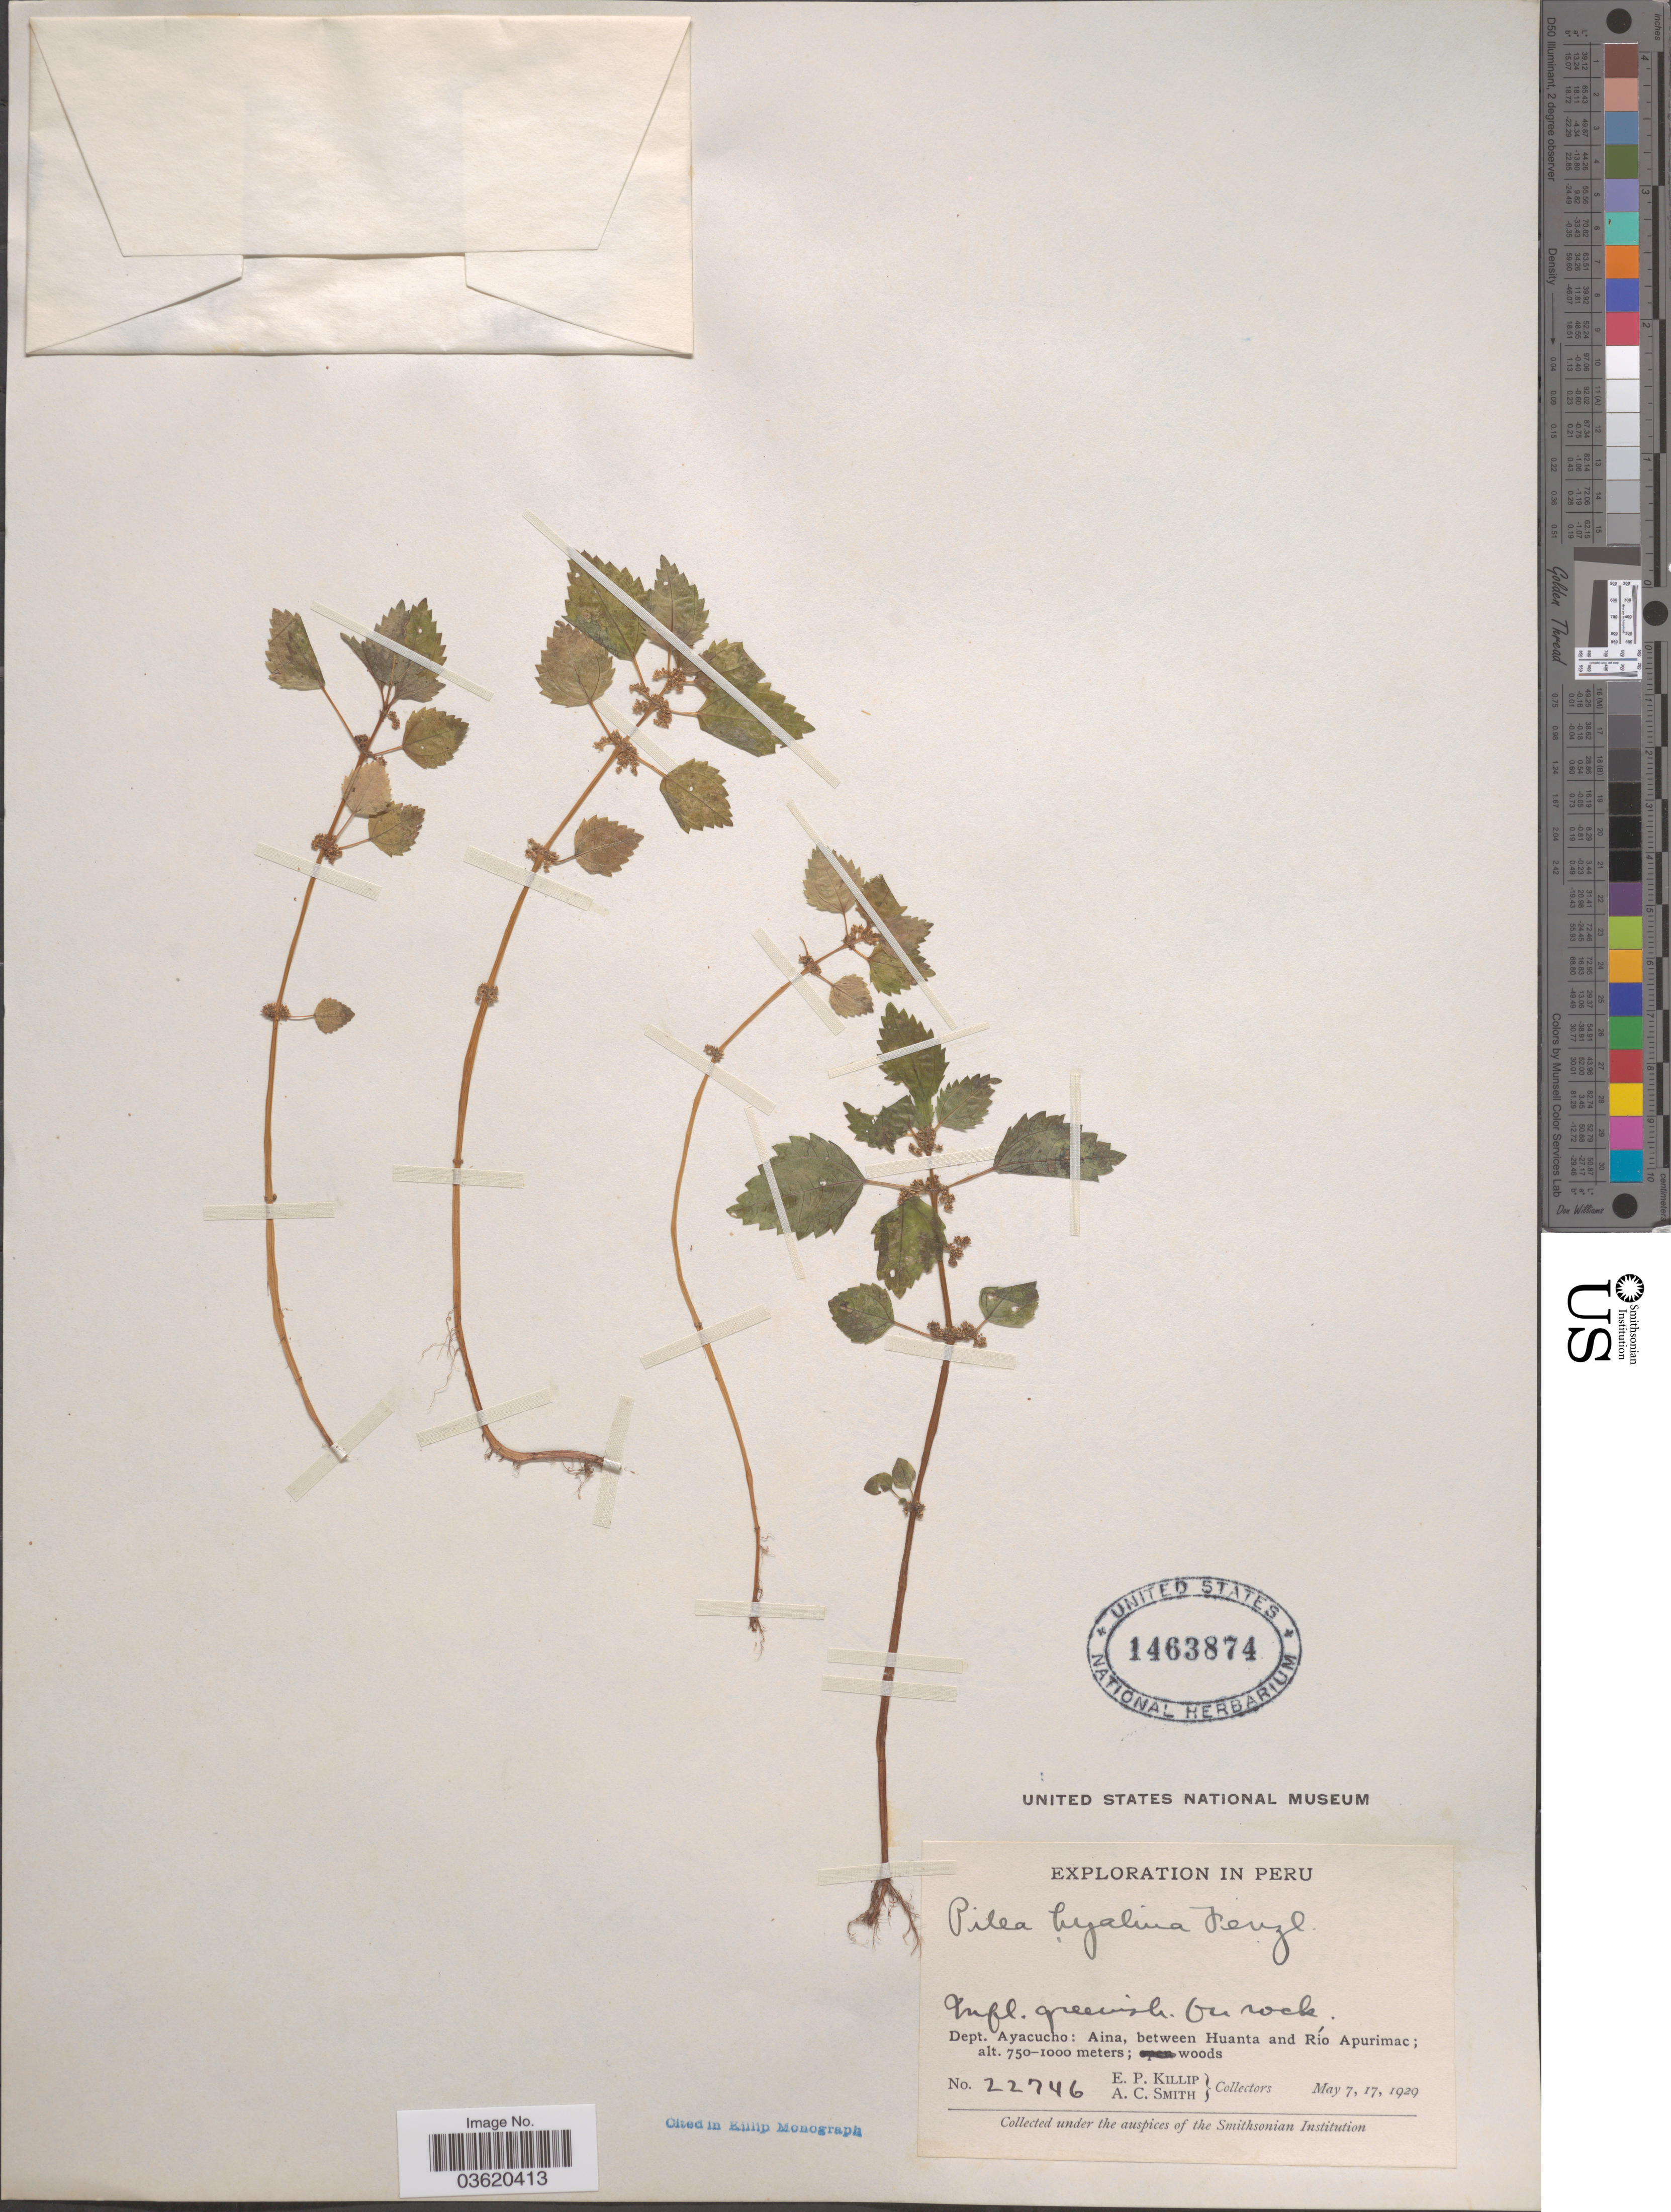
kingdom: Plantae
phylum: Tracheophyta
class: Magnoliopsida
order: Rosales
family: Urticaceae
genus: Pilea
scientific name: Pilea hyalina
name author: Fenzl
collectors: E. P. Killip & A. C. Smith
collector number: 22746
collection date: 1929-05-07/1929-05-17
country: Peru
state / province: Ayacucho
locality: Dept. Ayacucho: Aina, between Huanta and Río Apurimac.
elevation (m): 750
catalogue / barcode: US 1463874